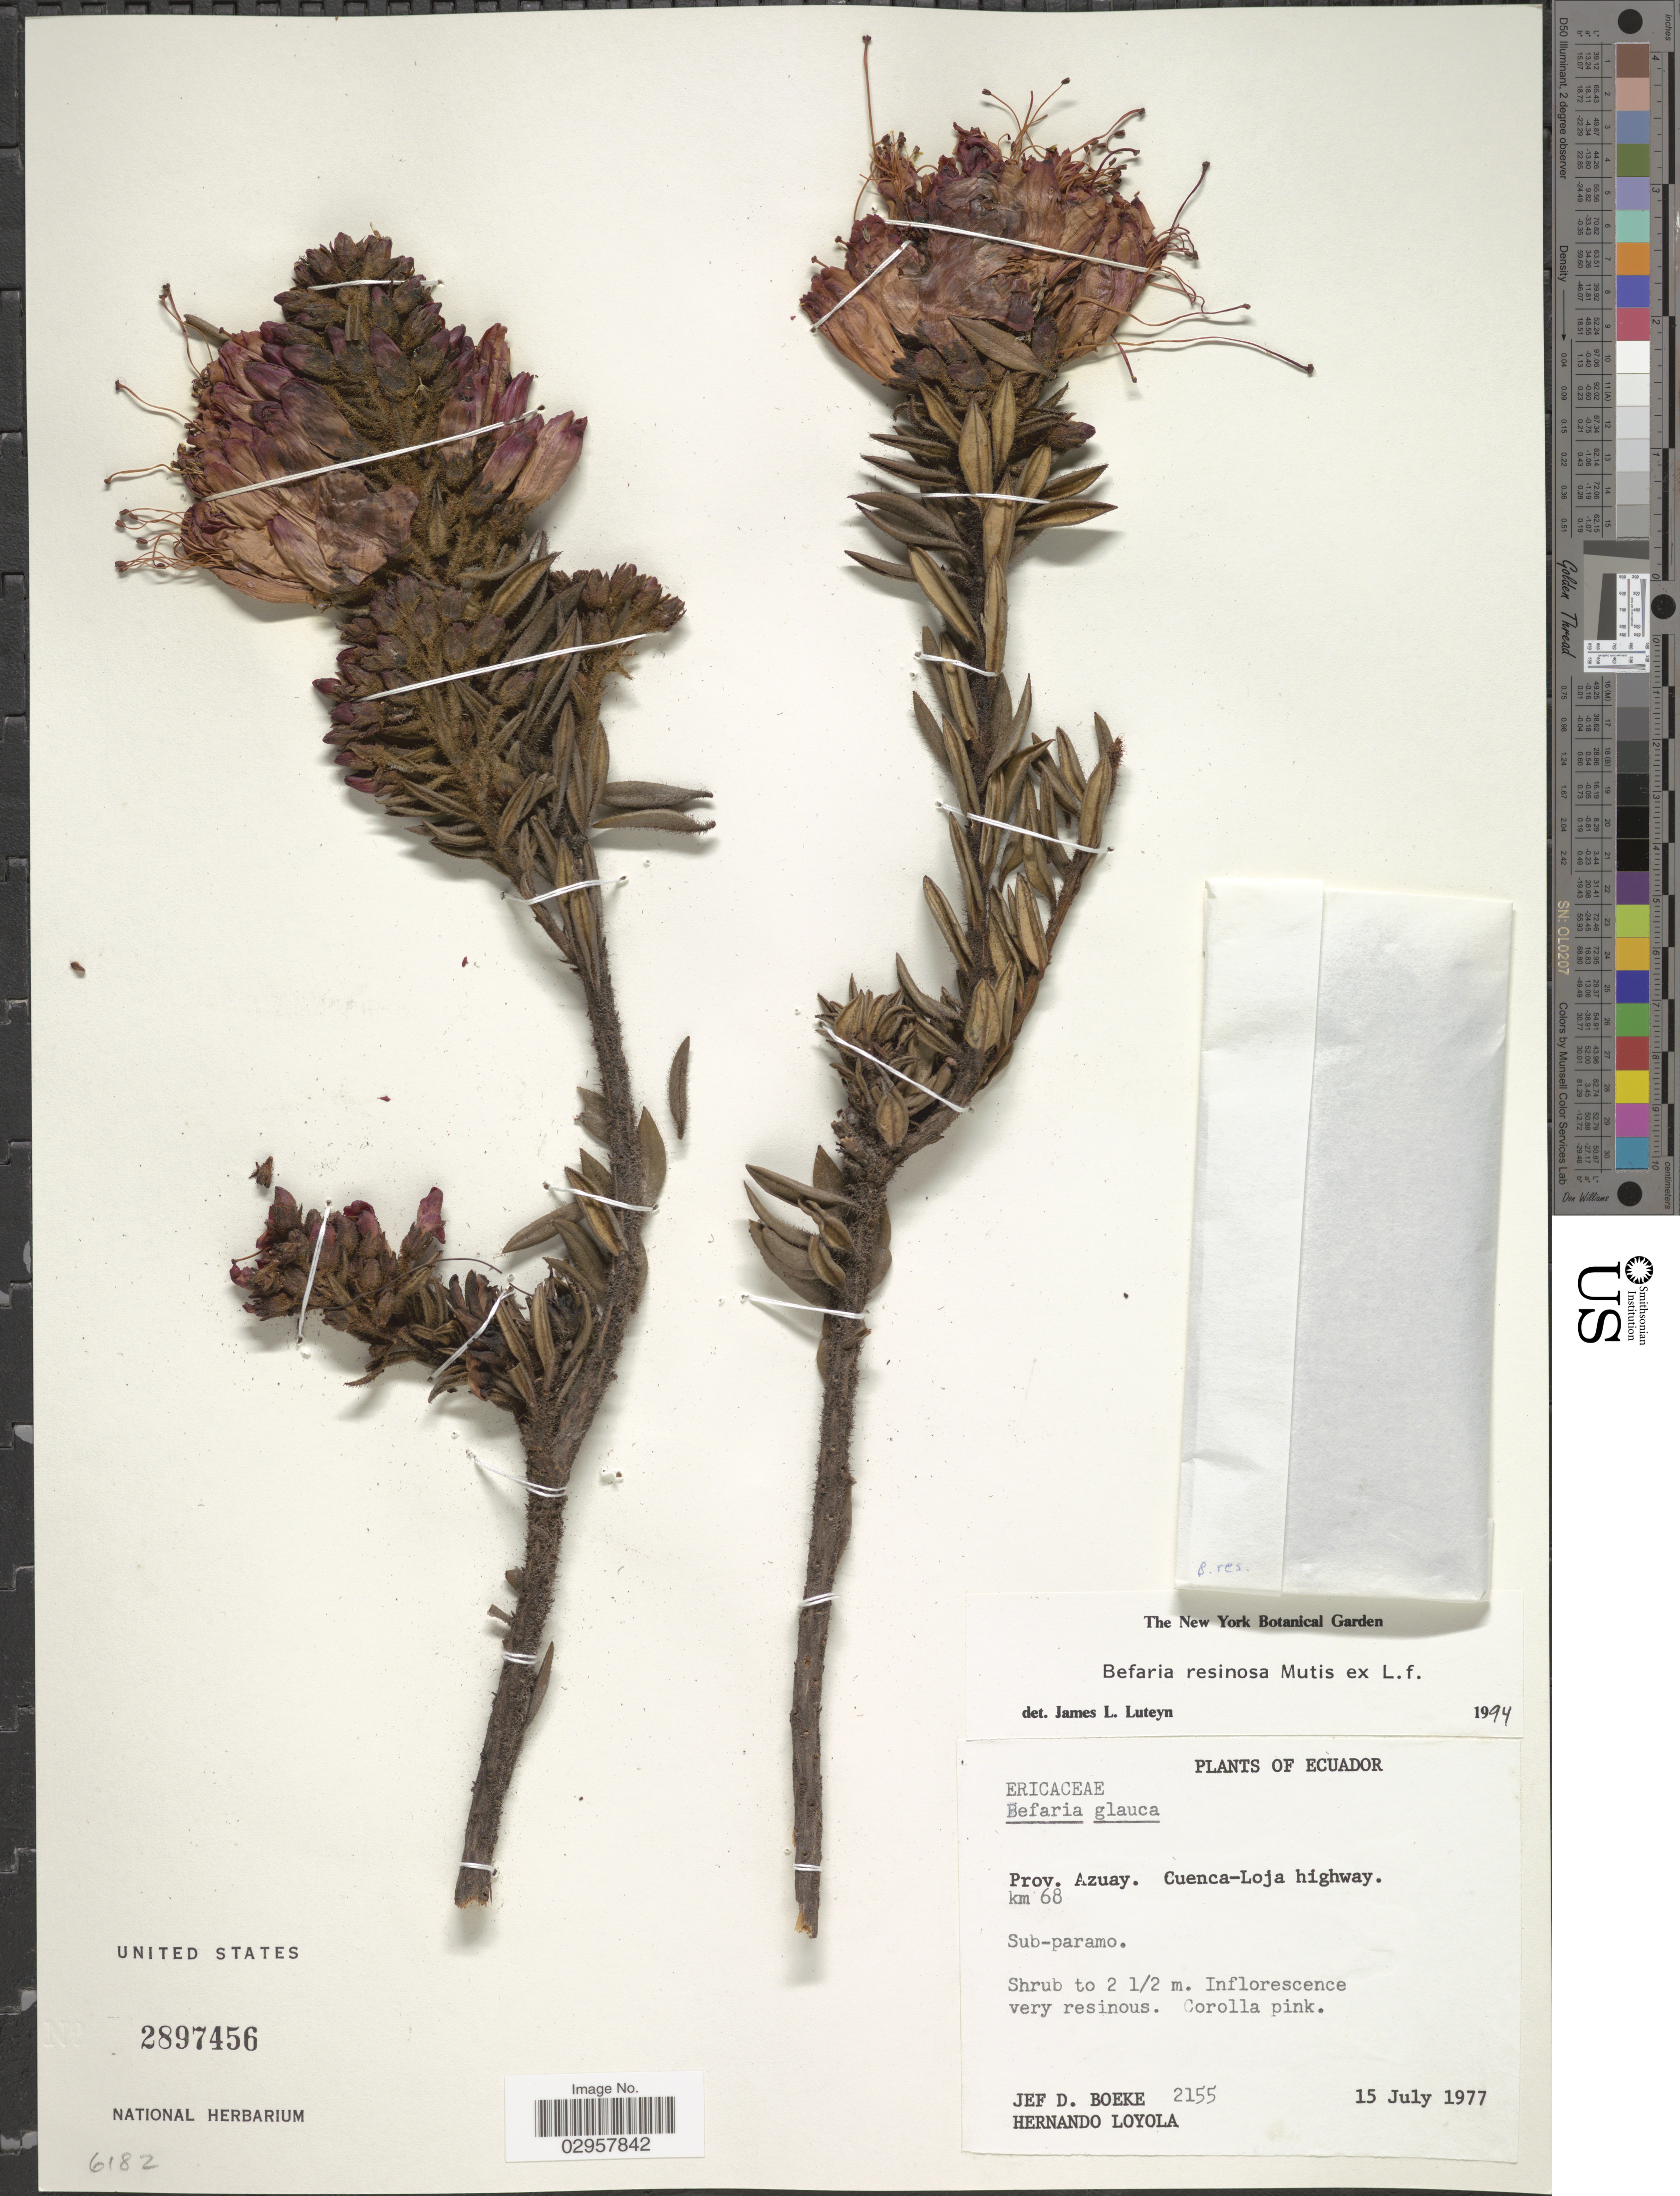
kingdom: Plantae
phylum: Tracheophyta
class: Magnoliopsida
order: Ericales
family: Ericaceae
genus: Befaria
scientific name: Befaria resinosa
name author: Mutis ex L. f.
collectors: J. Boeke & H. Loyola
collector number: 2155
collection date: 1977-07-15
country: Ecuador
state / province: Azuay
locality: Cuenca-Loja highway. km 68.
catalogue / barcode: US 2897456